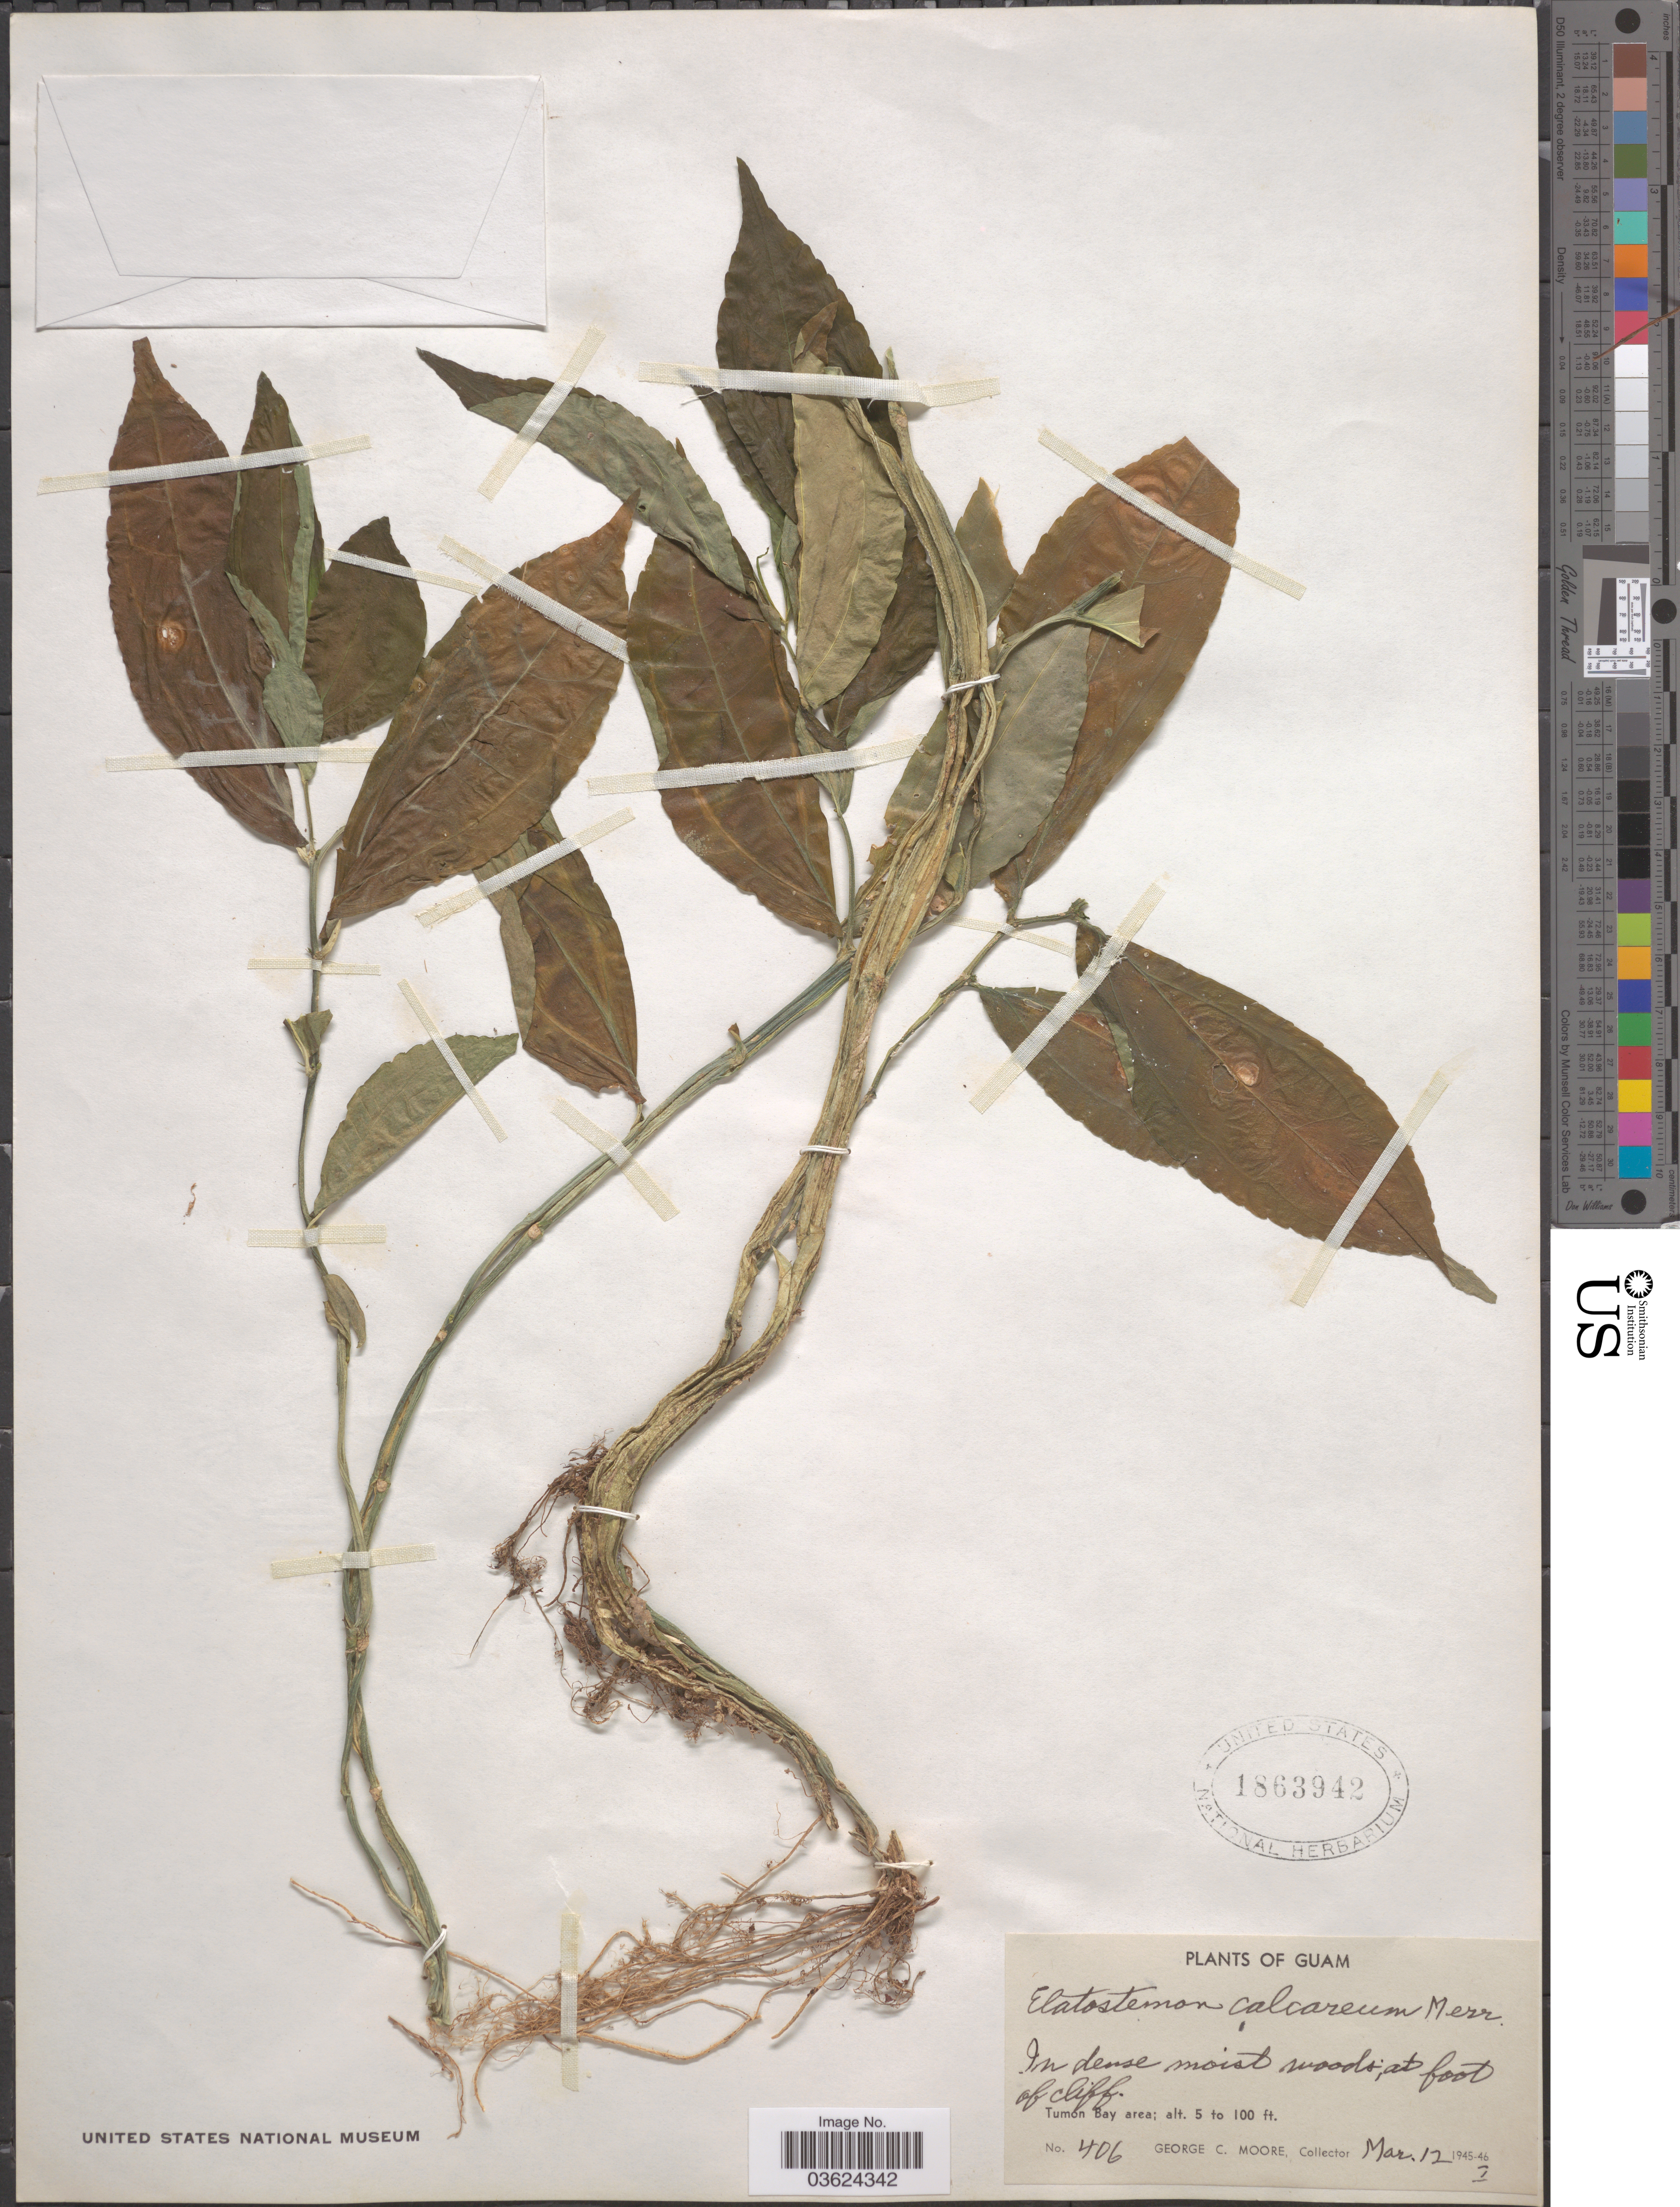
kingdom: Plantae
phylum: Tracheophyta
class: Magnoliopsida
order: Rosales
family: Urticaceae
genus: Elatostema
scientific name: Elatostema calcareum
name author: Merr.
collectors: G. C. Moore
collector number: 406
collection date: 1946-03-12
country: Guam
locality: At foot of cliff. Tumon Bay area.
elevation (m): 2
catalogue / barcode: US 1863942